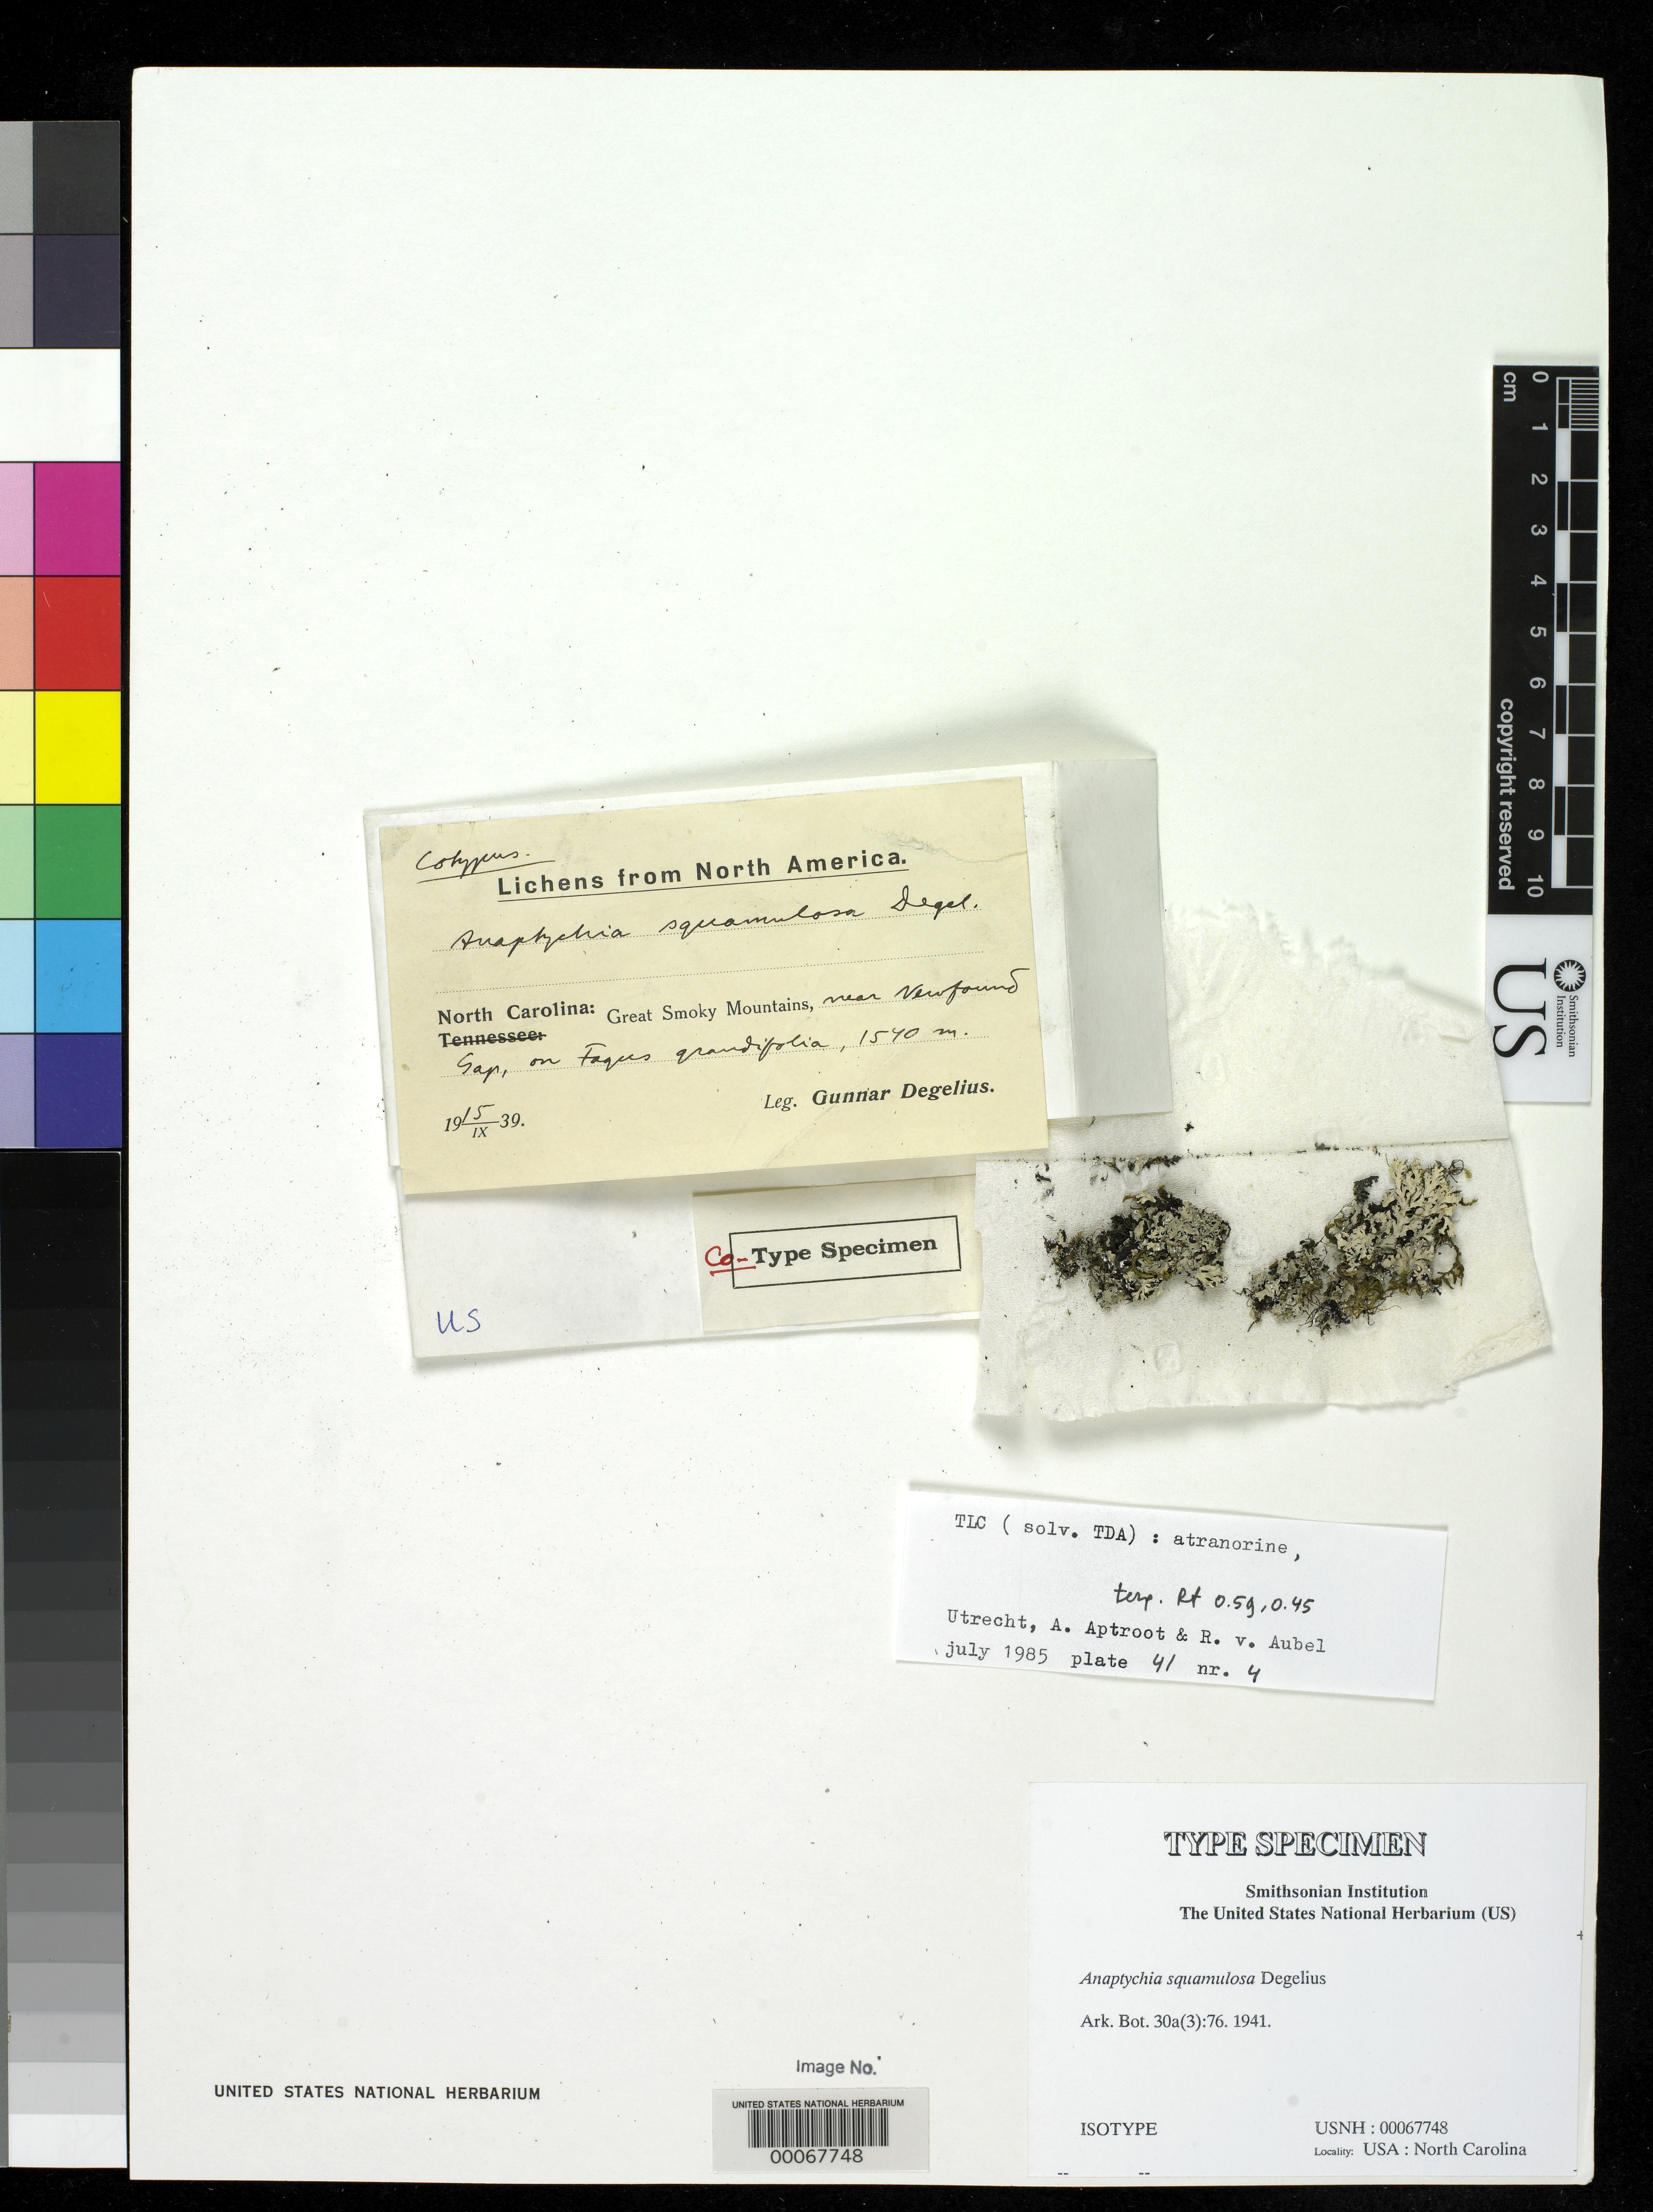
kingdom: Fungi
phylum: Ascomycota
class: Lecanoromycetes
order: Caliciales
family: Physciaceae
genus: Anaptychia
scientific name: Anaptychia squamulosa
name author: Degel.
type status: Type Collection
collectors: G. B. F. Degelius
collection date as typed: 15 Sep 1939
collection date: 1939-09-15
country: United States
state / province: North Carolina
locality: Great Smokey Mts., near Newfound Gap.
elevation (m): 1540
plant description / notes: Annotated as "Cotypus", "Co-type specimen"